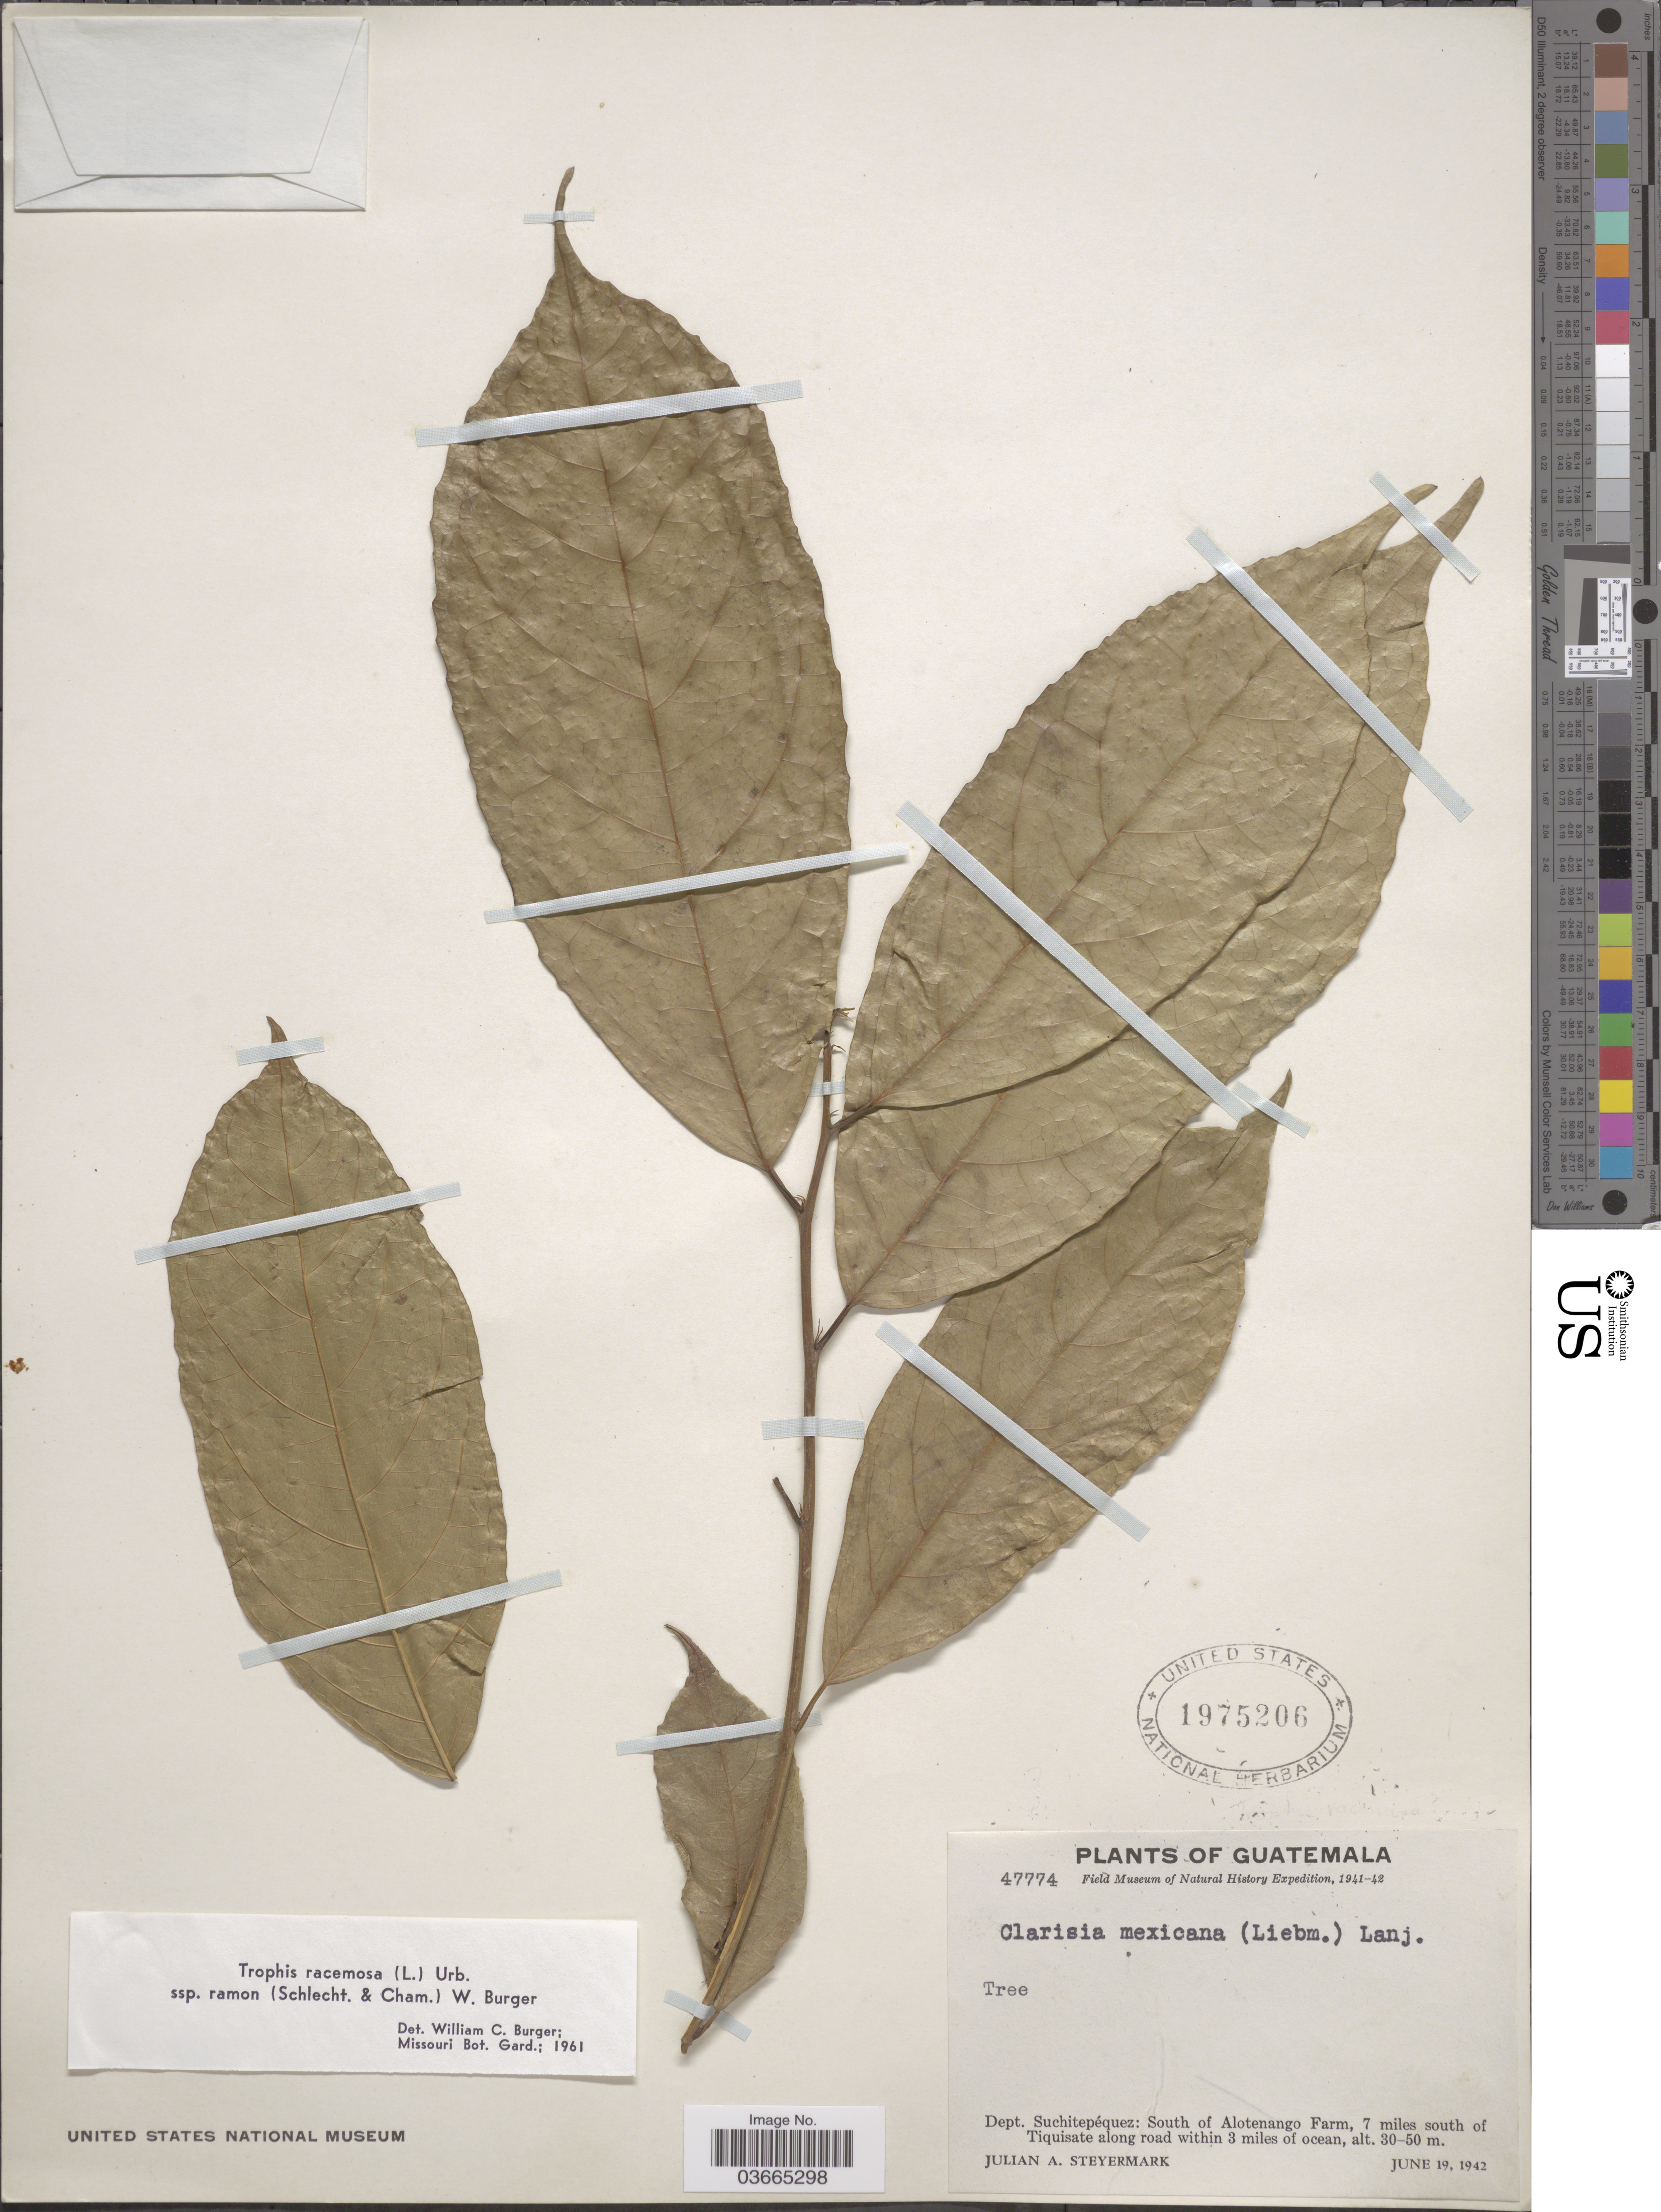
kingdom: Plantae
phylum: Tracheophyta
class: Magnoliopsida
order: Rosales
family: Moraceae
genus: Trophis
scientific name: Trophis racemosa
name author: (L.) Urb.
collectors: J. Steyermark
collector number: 47774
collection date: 1942-06-19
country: Guatemala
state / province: Suchitepequez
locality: Dept. Suchitepéquez: South of Alotenango Farm, 7 miles south of Tiquisate along road within 3 miles of ocean.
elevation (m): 30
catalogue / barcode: US 1975206